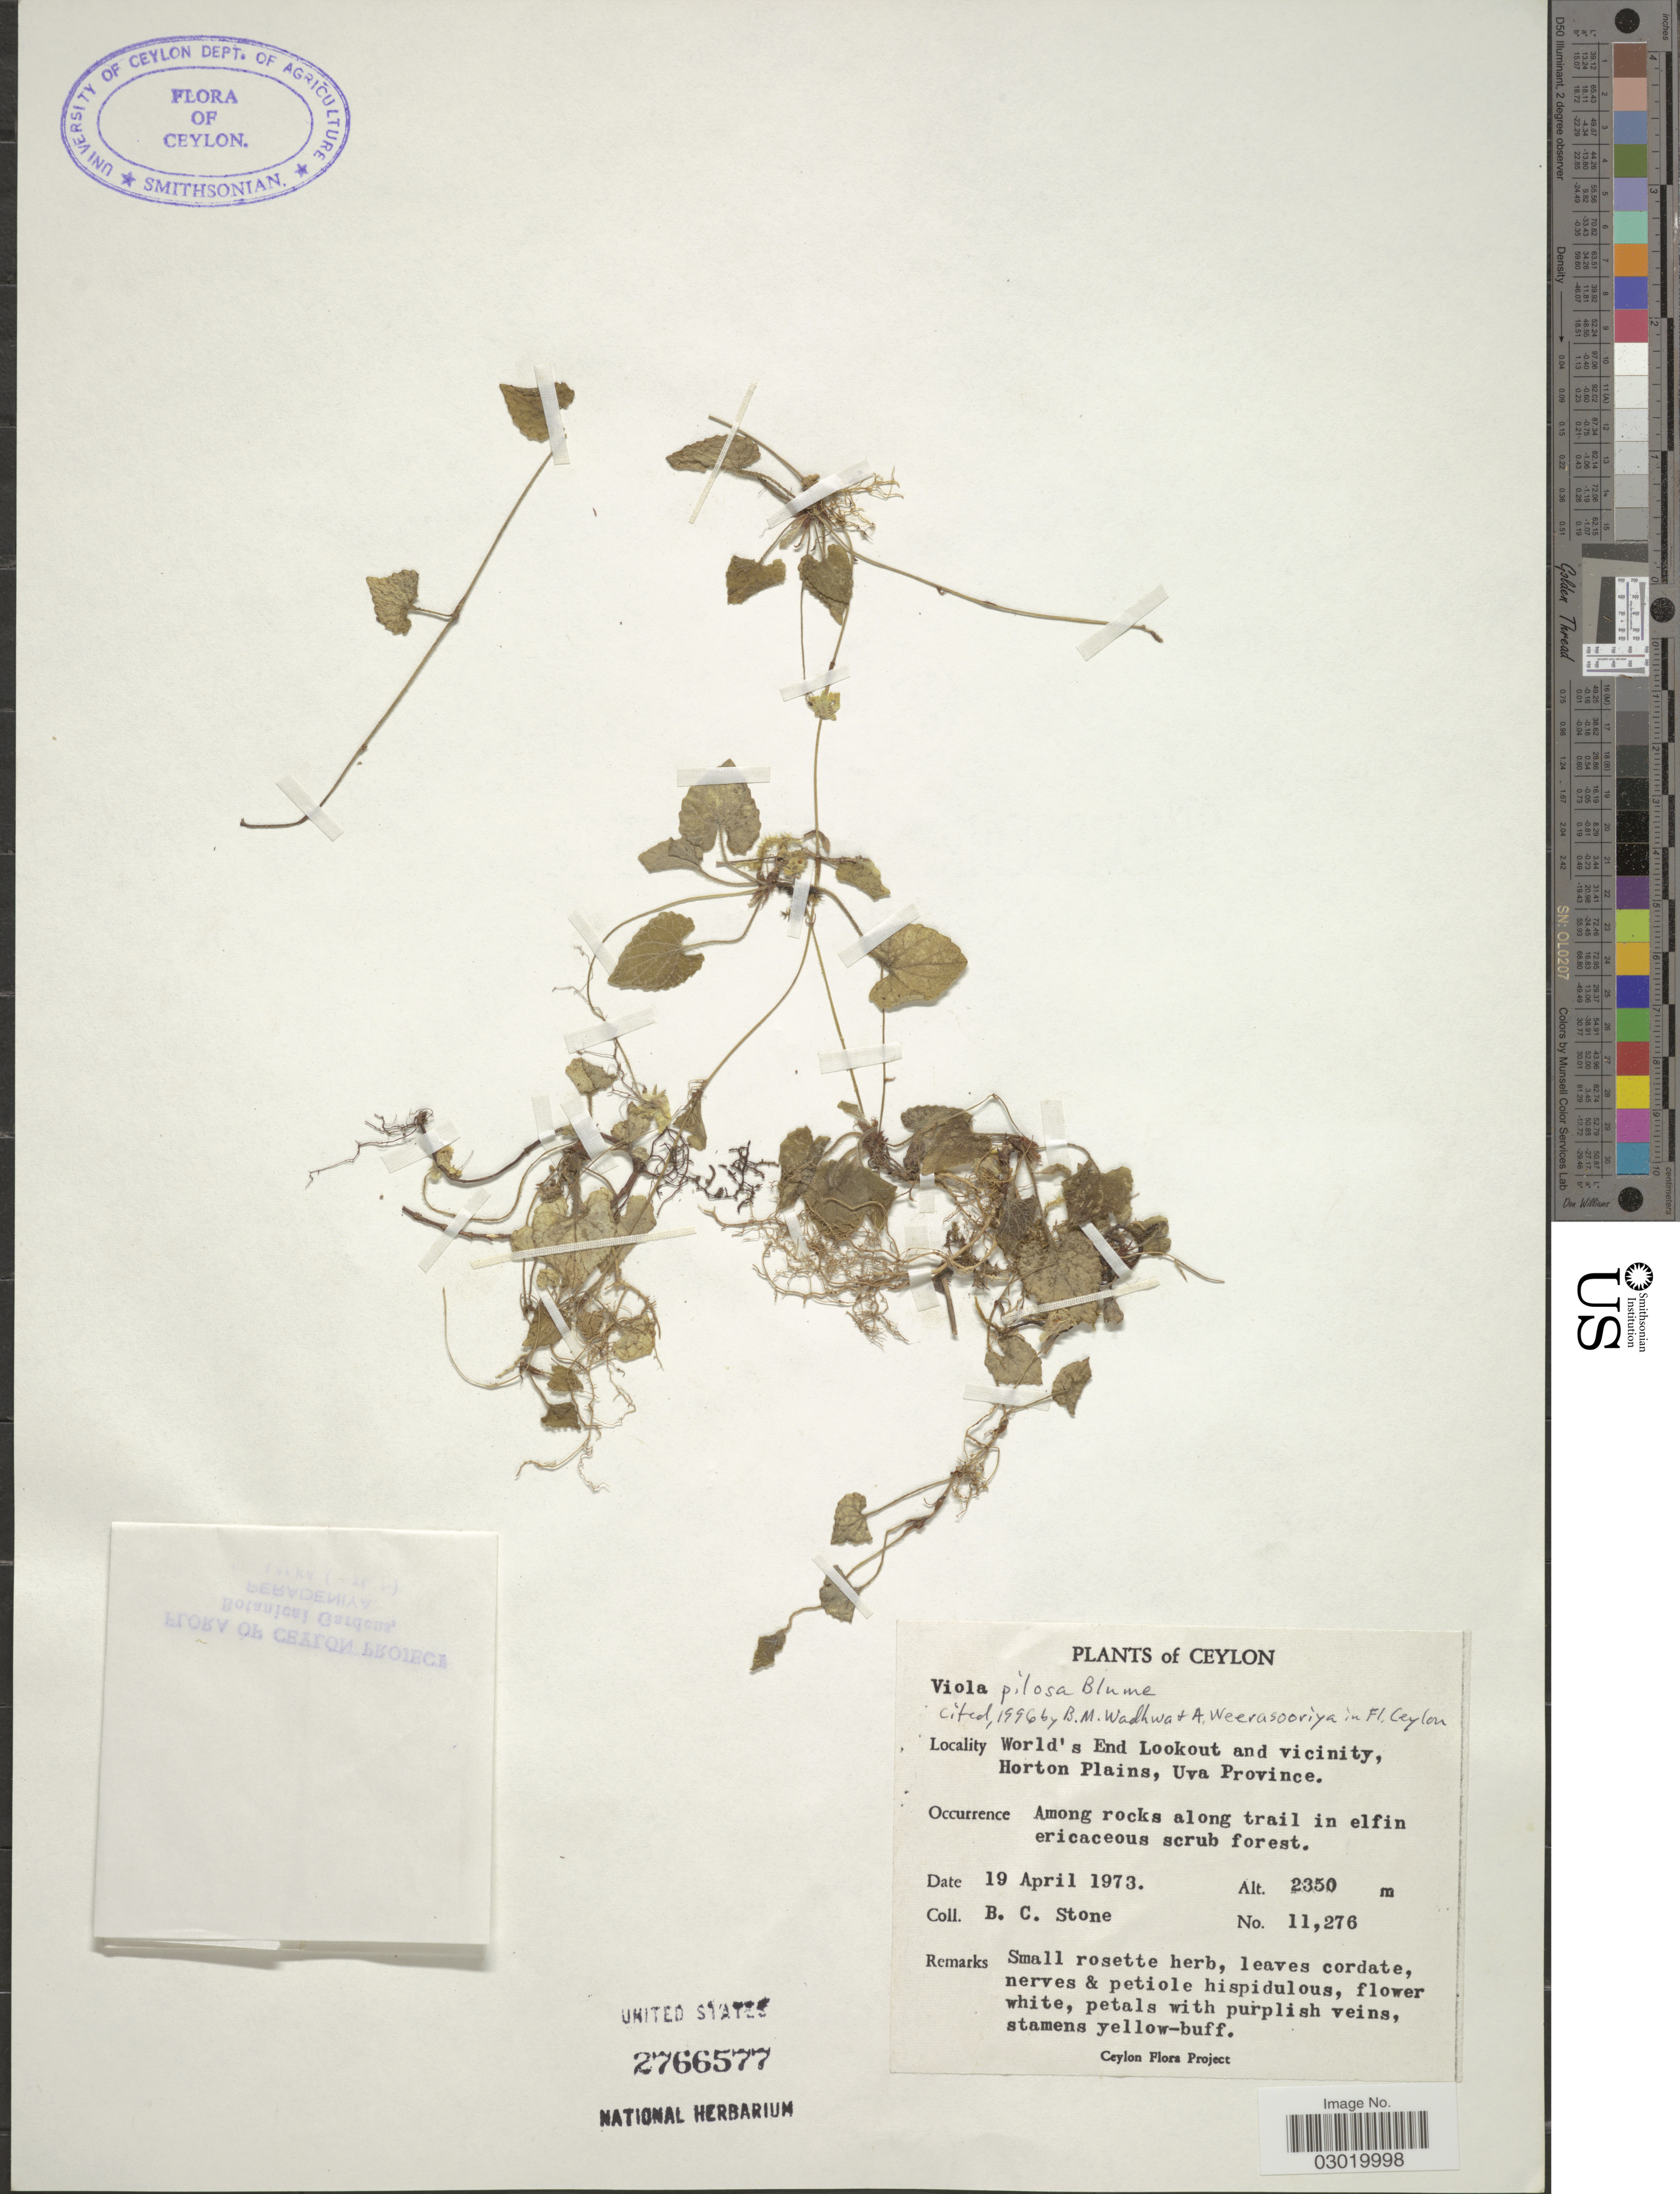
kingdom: Plantae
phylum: Tracheophyta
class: Magnoliopsida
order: Malpighiales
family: Violaceae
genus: Viola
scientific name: Viola pilosa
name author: Blume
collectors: B. C. Stone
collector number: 11276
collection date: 1973-04-19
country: Sri Lanka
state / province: Uva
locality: Ceylon. World's End Lookout and vicinity, Horton Plains, Uva Province.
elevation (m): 2350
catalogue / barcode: US 2766577